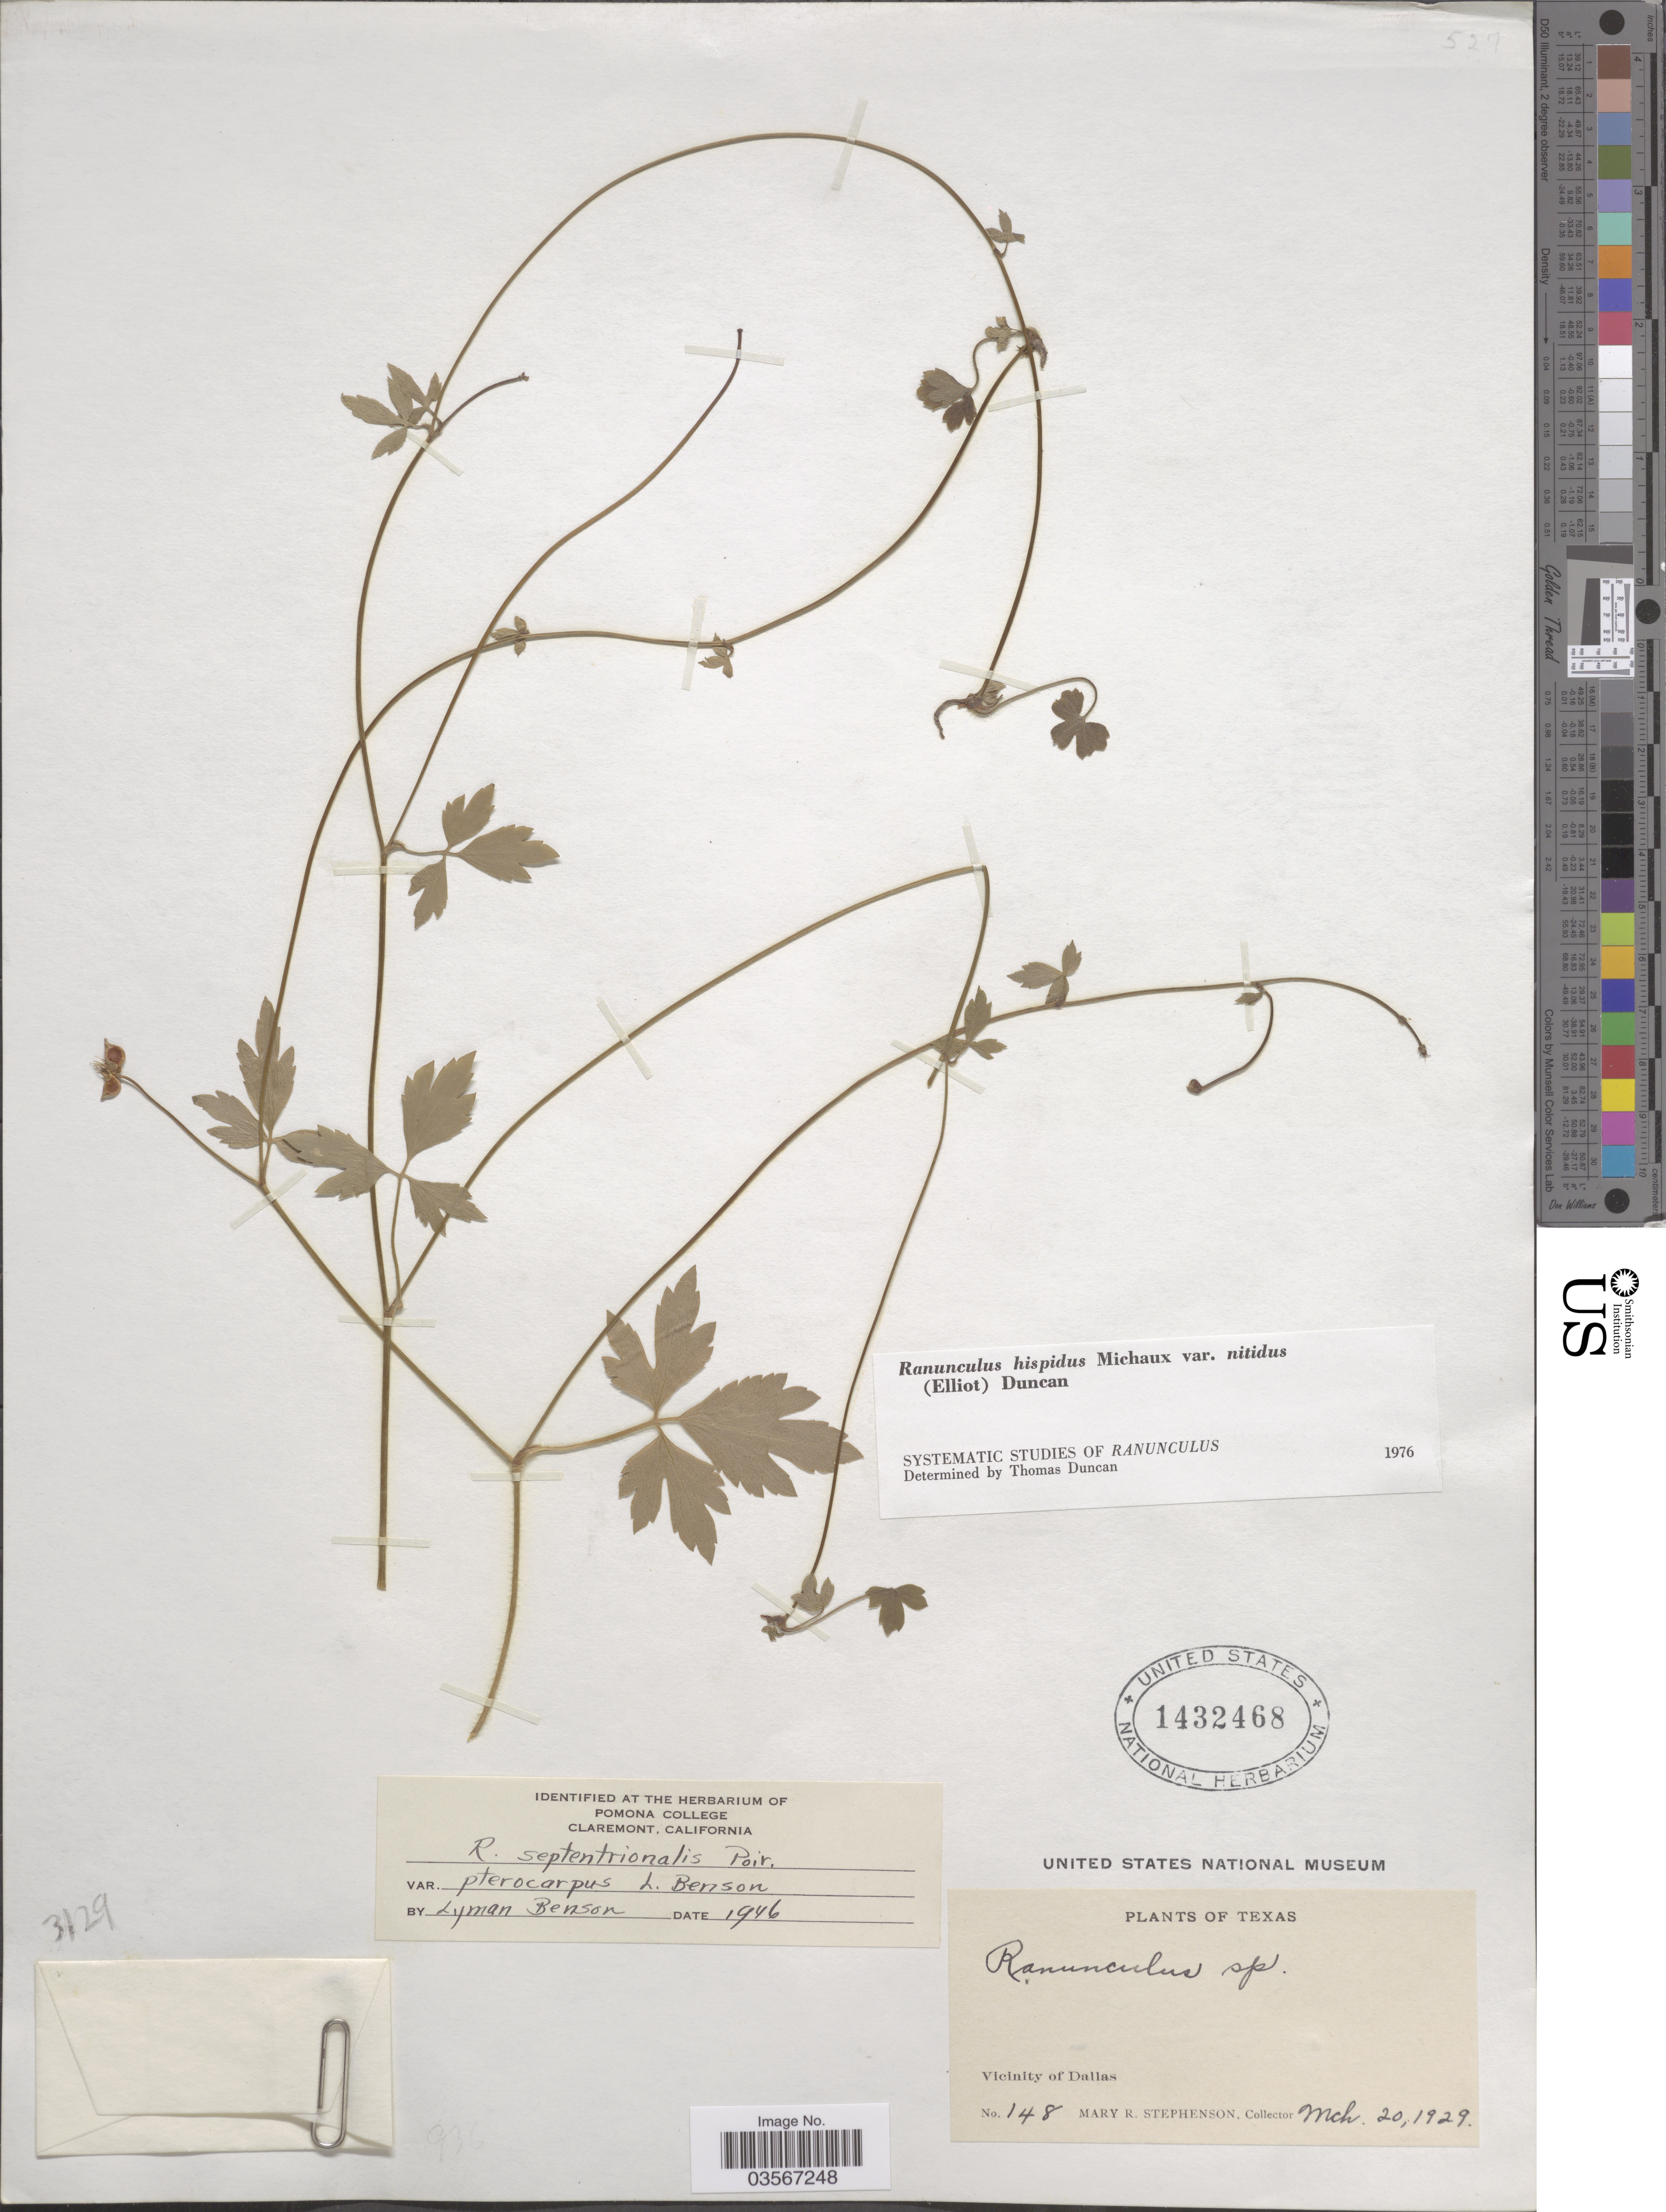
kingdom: Plantae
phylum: Tracheophyta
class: Magnoliopsida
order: Ranunculales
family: Ranunculaceae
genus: Ranunculus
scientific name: Ranunculus hispidus var. nitidus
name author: (Chapm.) T. Duncan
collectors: M. Stephenson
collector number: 148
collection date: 1929-03-20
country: United States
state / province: Texas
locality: Vicinity of Dallas.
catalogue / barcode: US 1432468